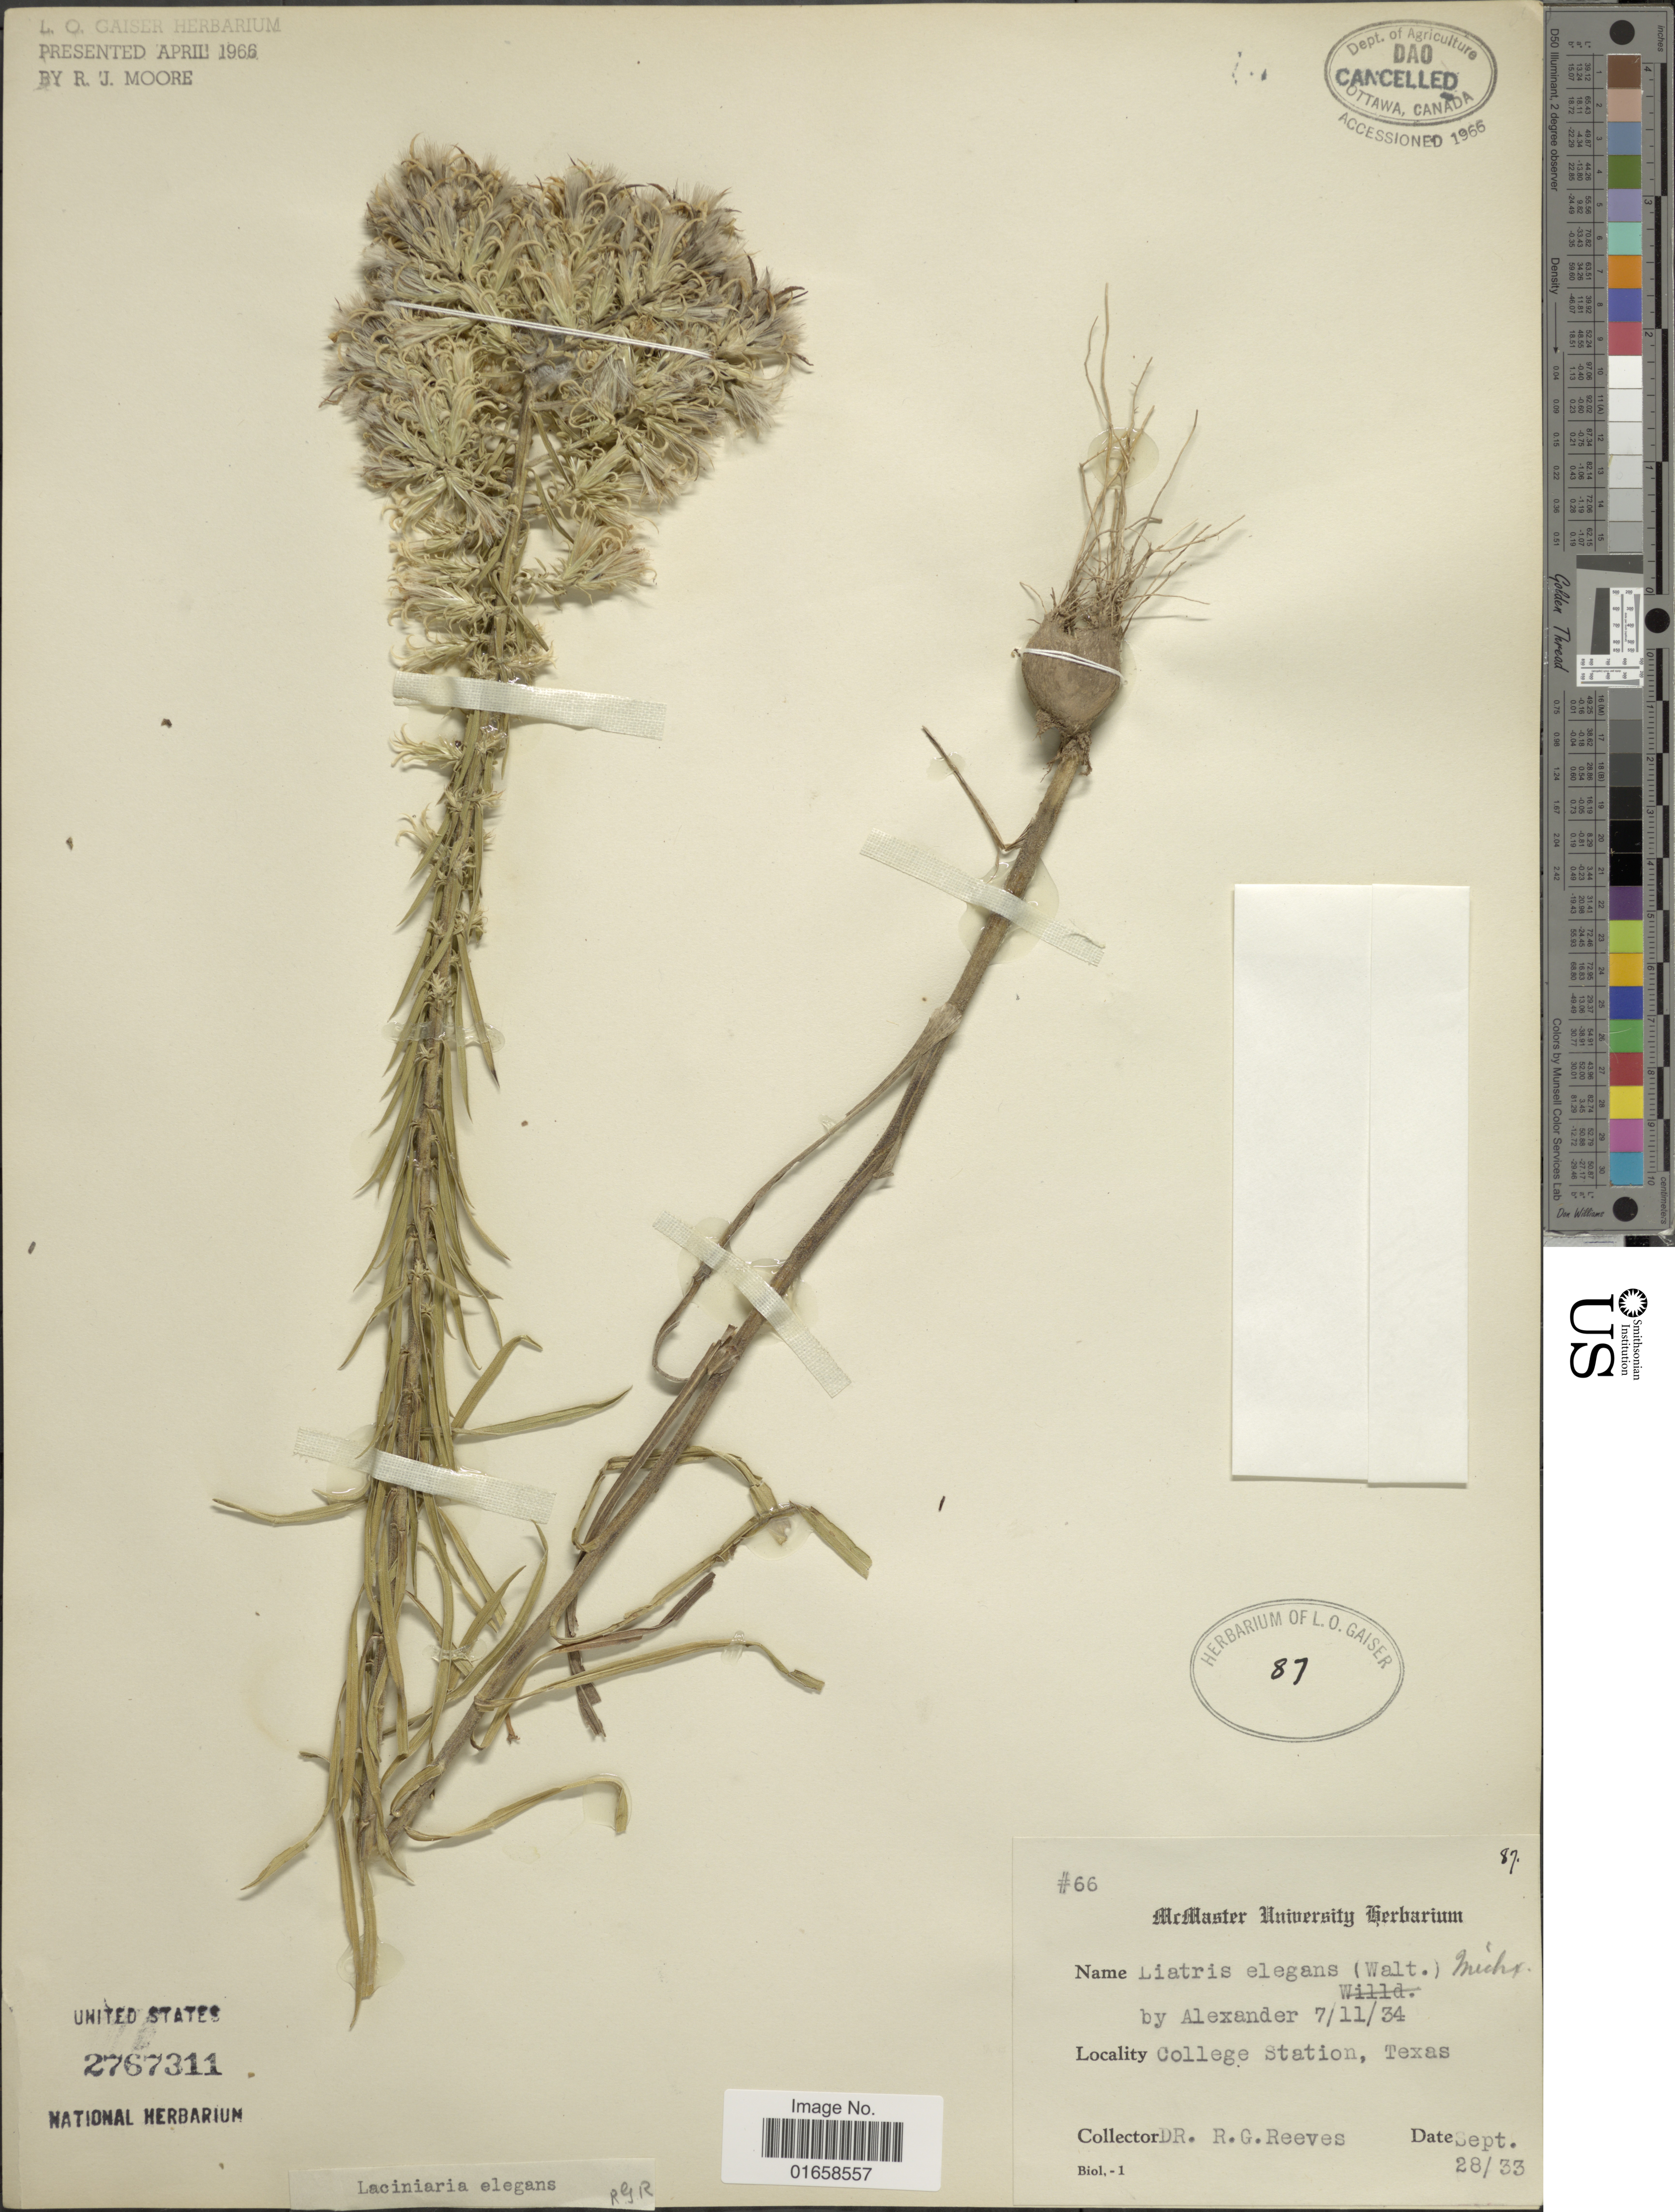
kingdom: Plantae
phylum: Tracheophyta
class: Magnoliopsida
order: Asterales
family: Asteraceae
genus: Liatris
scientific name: Liatris elegans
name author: (Walter) Michx.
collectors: R. G. Reeves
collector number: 66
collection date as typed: Transcribed d/m/y: 28/9/33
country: United States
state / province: Texas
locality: College Station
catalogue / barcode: US 2767311